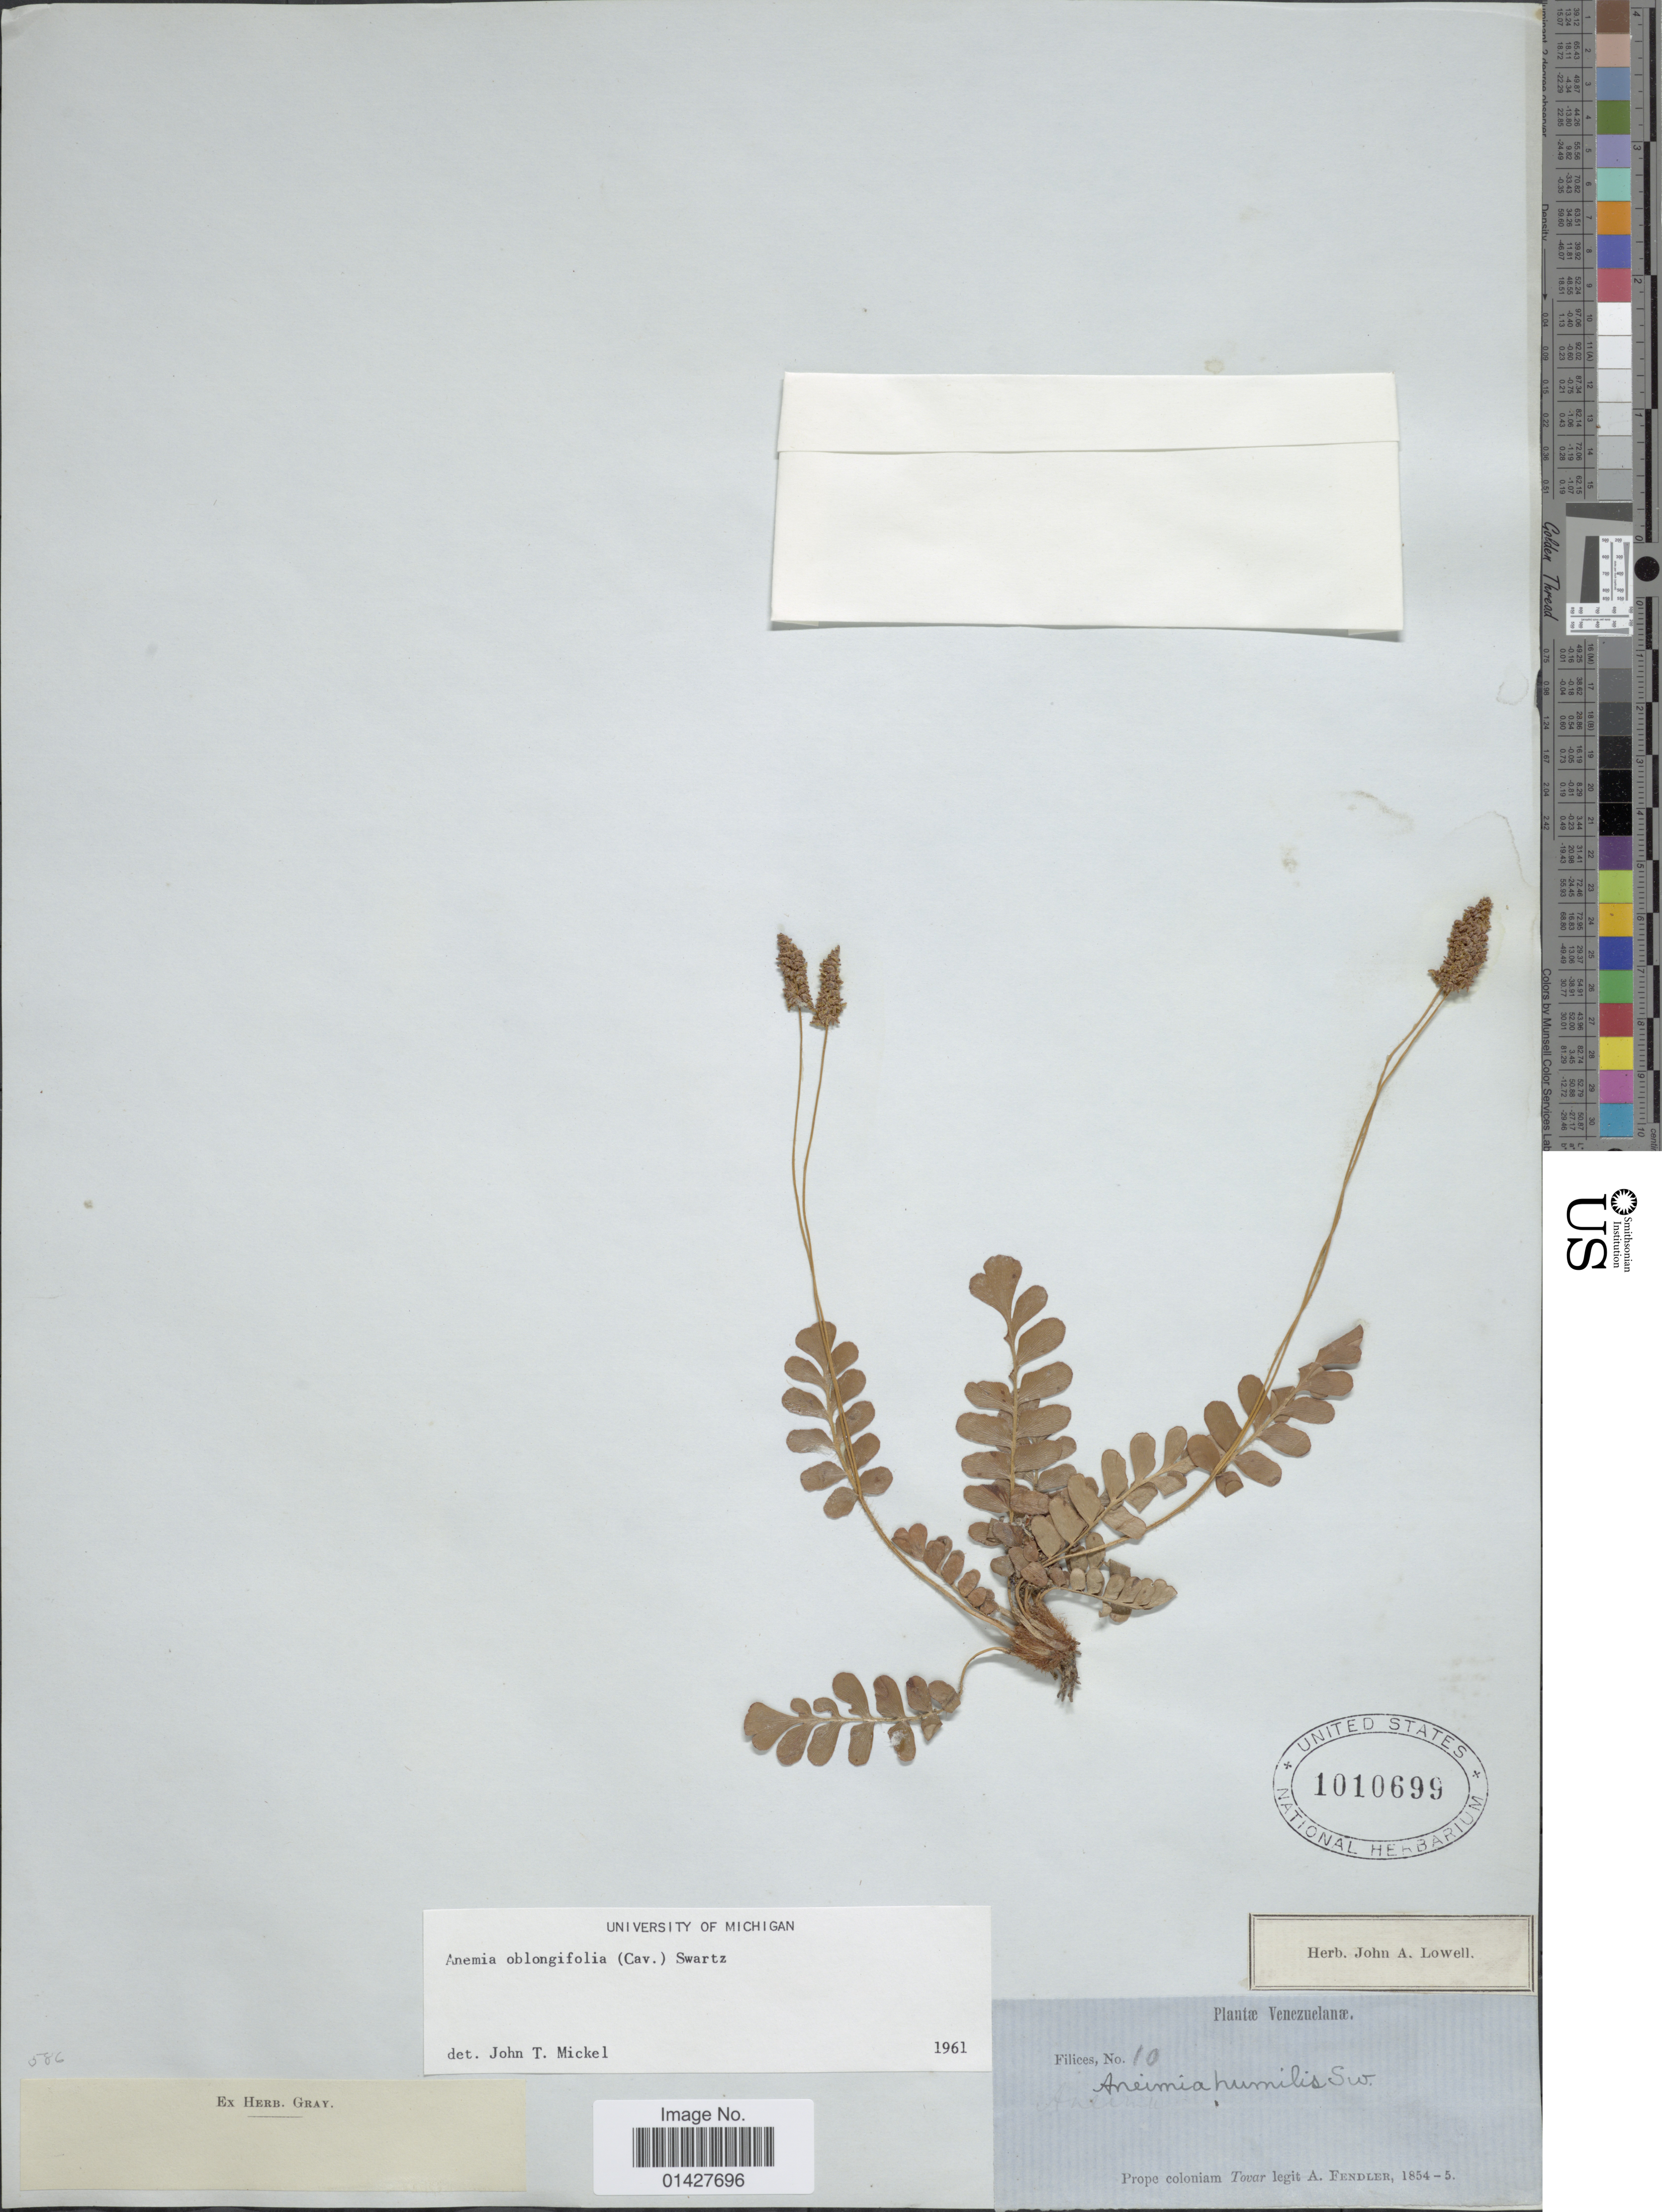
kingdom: Plantae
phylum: Tracheophyta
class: Polypodiopsida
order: Schizaeales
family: Anemiaceae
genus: Anemia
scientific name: Anemia oblongifolia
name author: (Cav.) Sw.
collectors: A. Fendler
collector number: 10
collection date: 1854/1855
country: Venezuela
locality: Porpe coloniam Tovar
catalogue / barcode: US 1010699